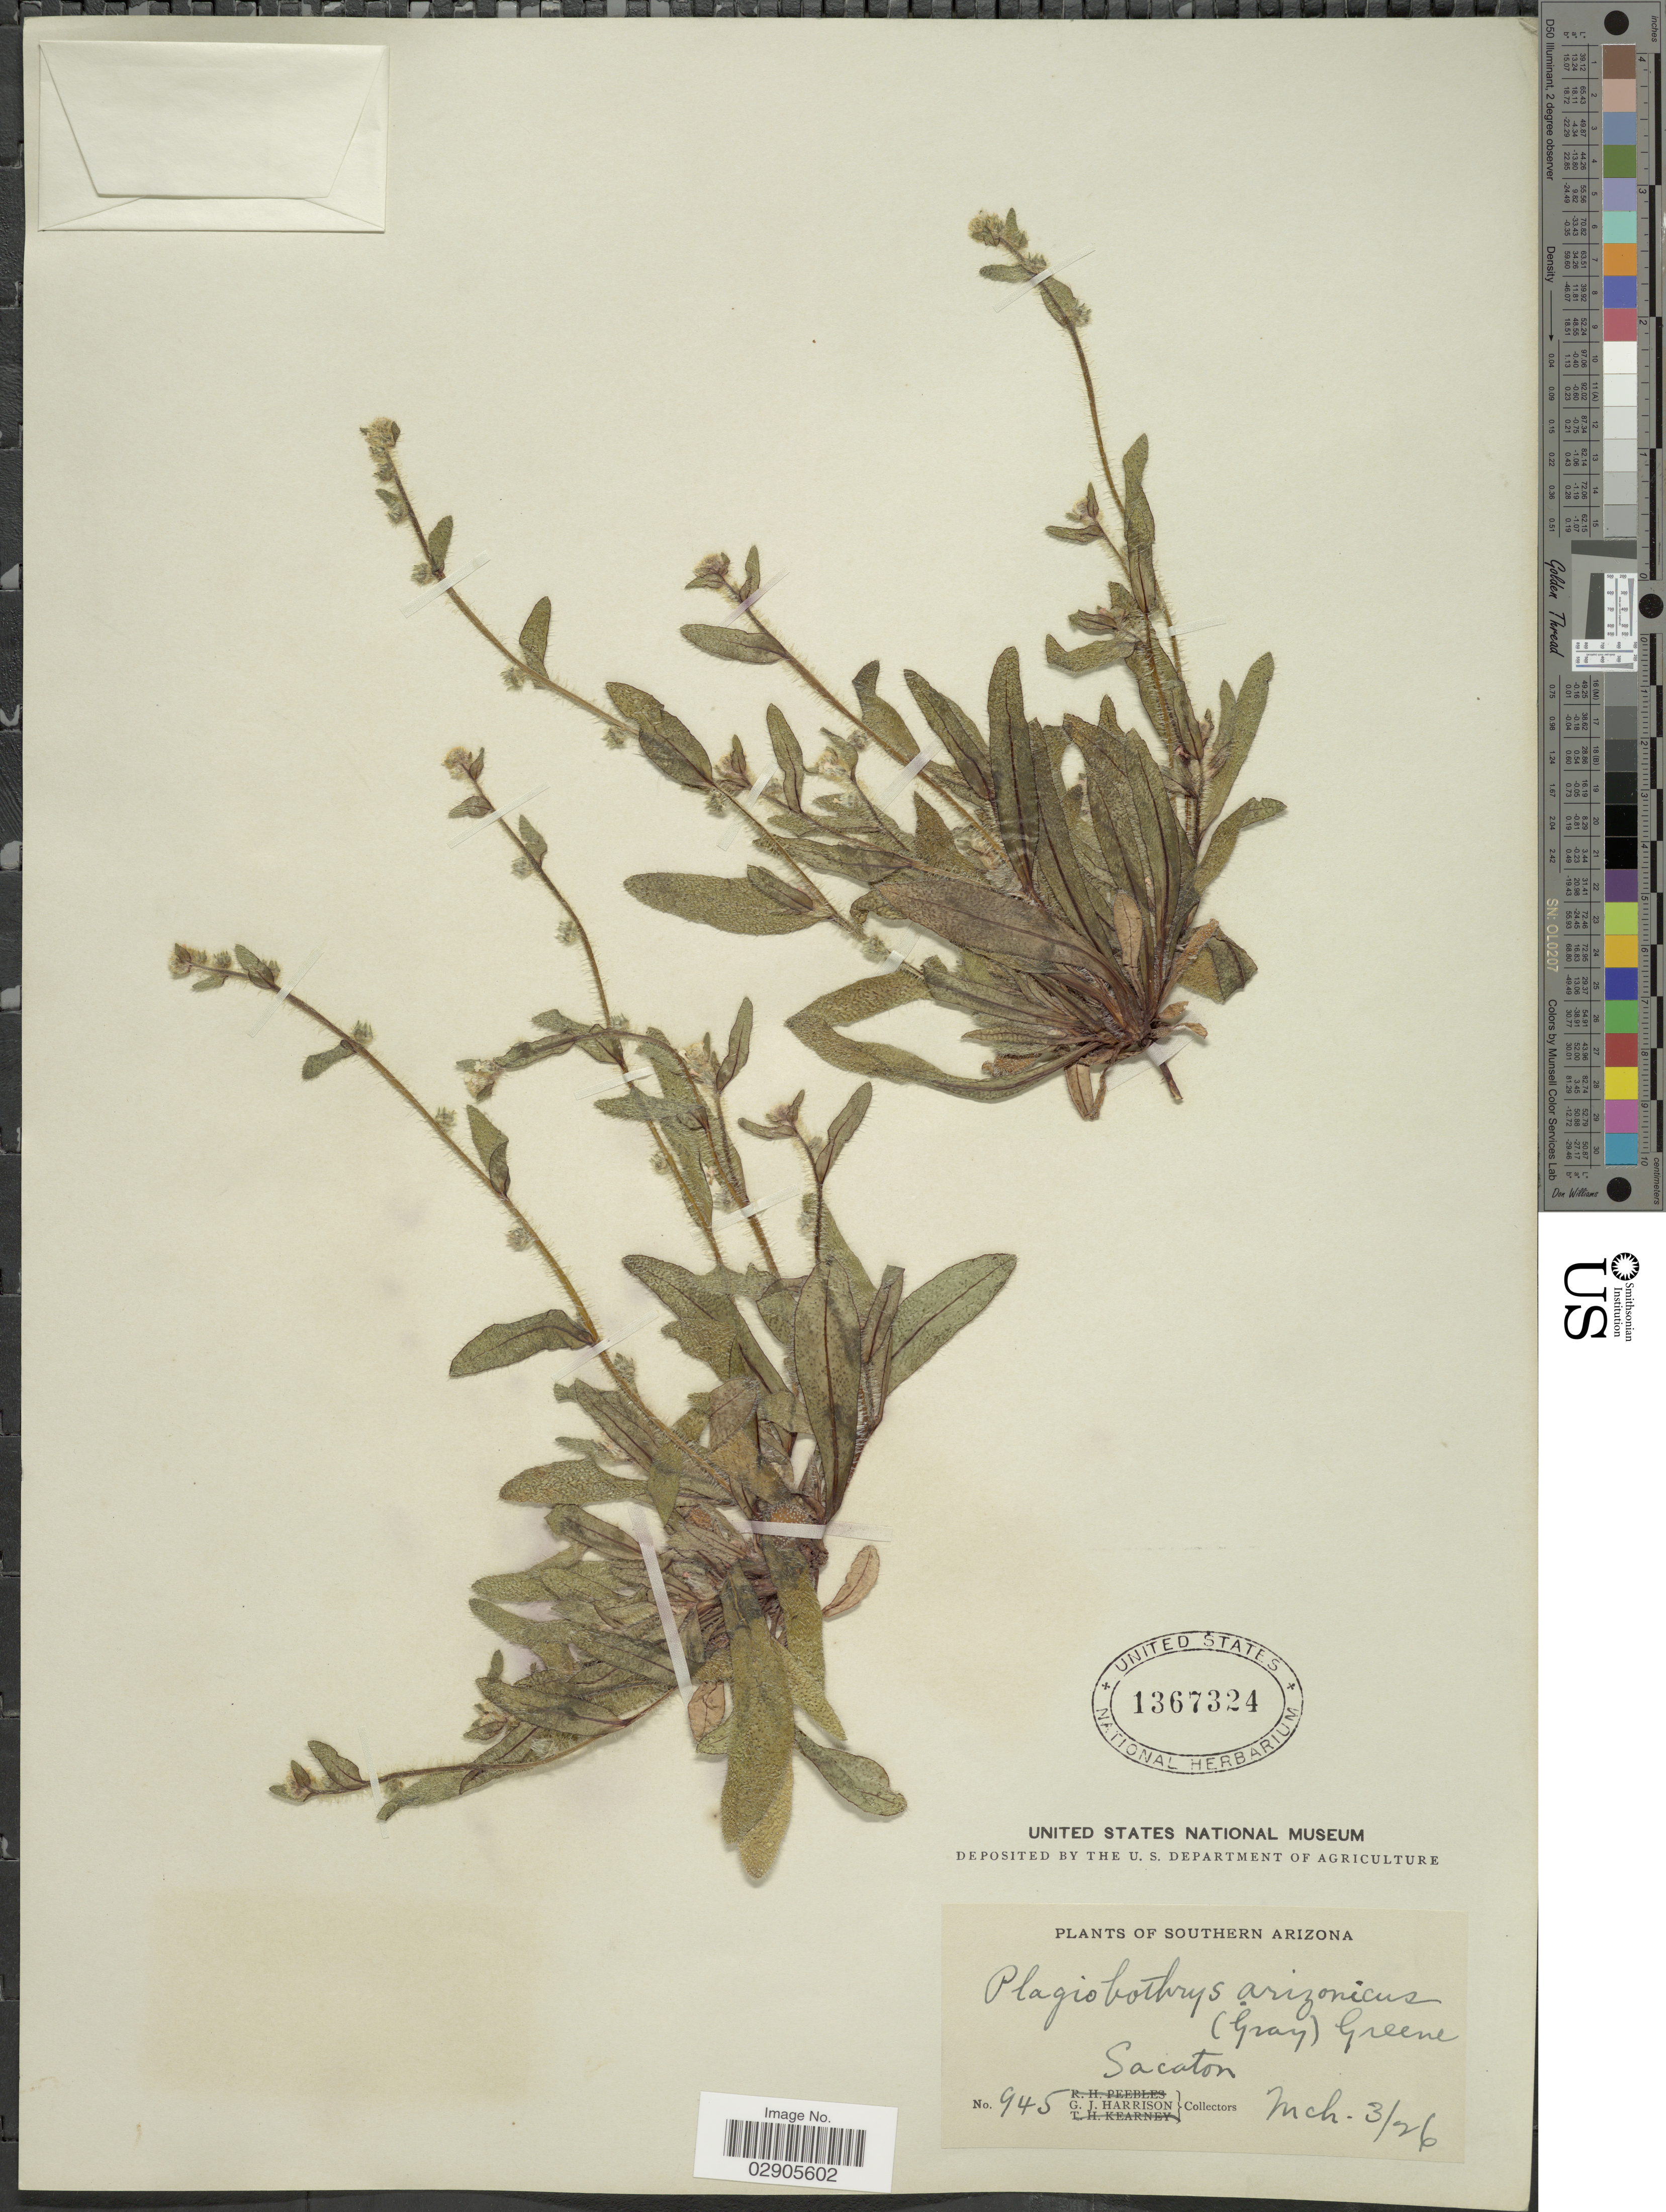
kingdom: Plantae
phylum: Tracheophyta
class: Magnoliopsida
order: Boraginales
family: Boraginaceae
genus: Plagiobothrys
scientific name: Plagiobothrys arizonicus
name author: (A. Gray) Greene ex A. Gray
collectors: G. J. Harrison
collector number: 945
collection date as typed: Transcribed d/m/y: 3/3/26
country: United States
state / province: Arizona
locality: Southern Arizona. Sacaton.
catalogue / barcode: US 1367324